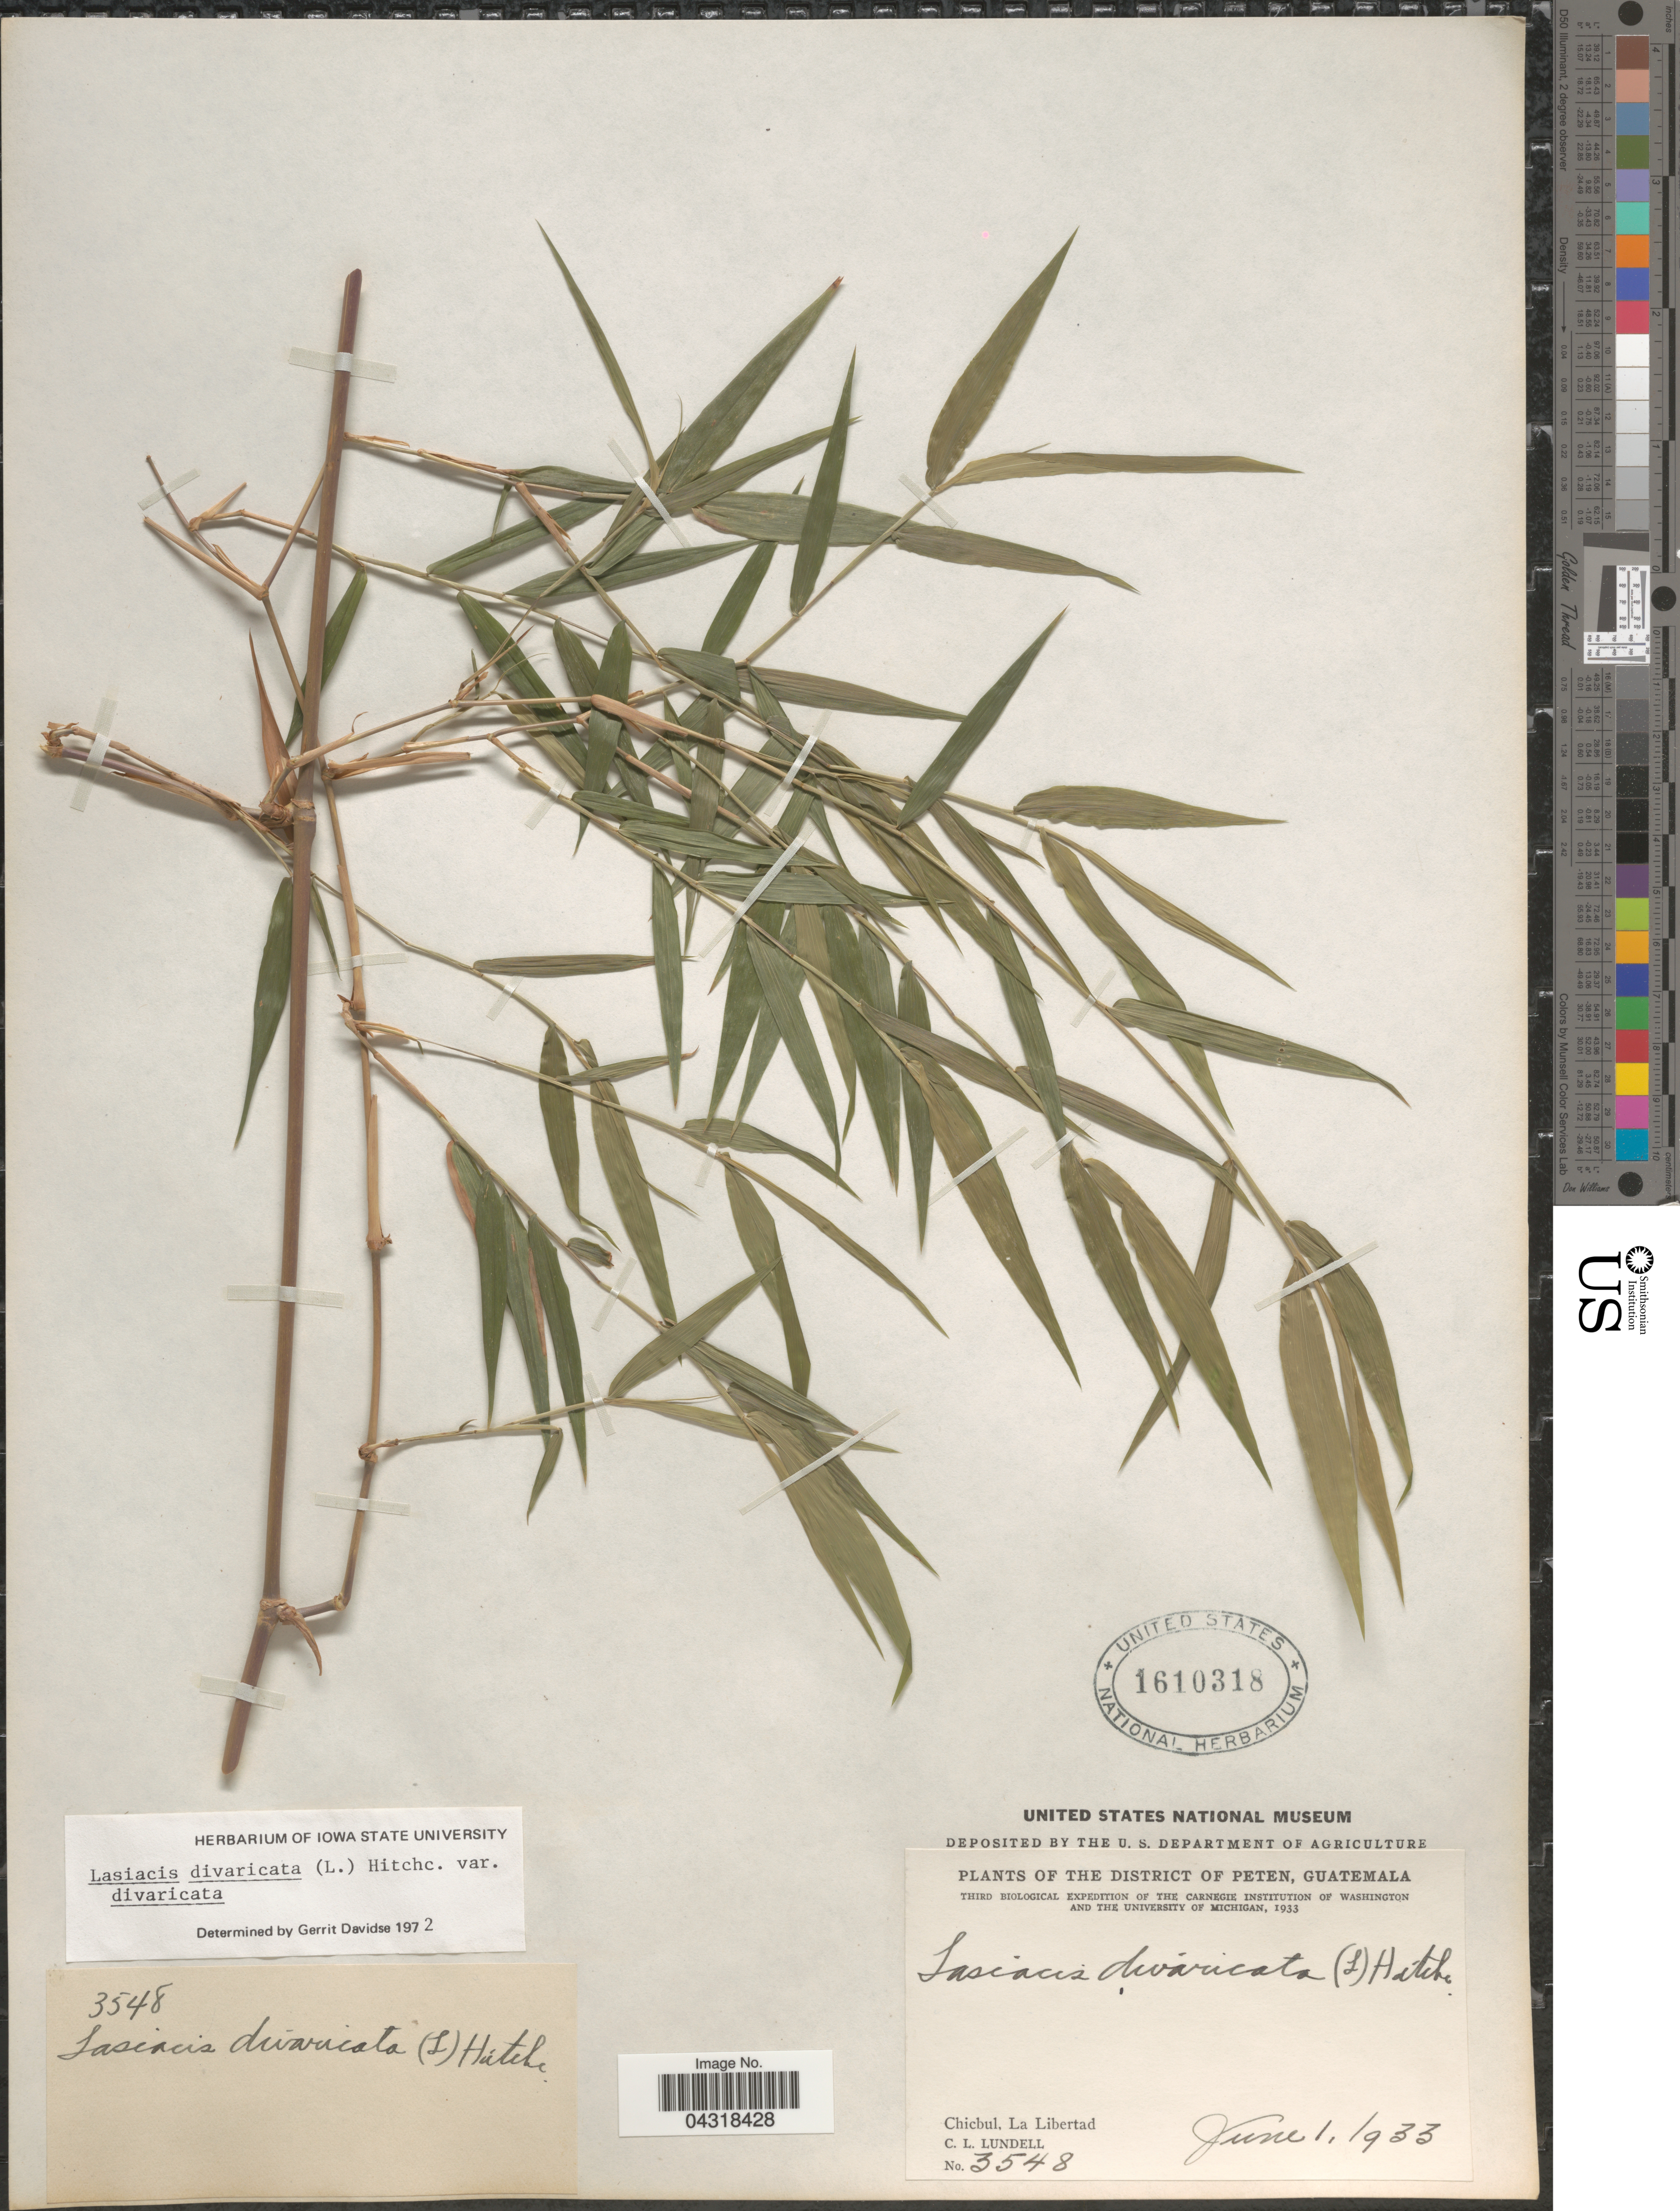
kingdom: Plantae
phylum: Tracheophyta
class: Liliopsida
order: Poales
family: Poaceae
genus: Lasiacis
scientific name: Lasiacis divaricata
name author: (L.) Hitchc.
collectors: C. L. Lundell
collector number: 3548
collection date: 1933-06-01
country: Guatemala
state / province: El Peten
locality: The District of Peten. Third Biological Expedition of the Carnegie Institution of Washington and the University of Michigan, 1933. Chicbul, La Libertad.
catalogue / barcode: US 1610318